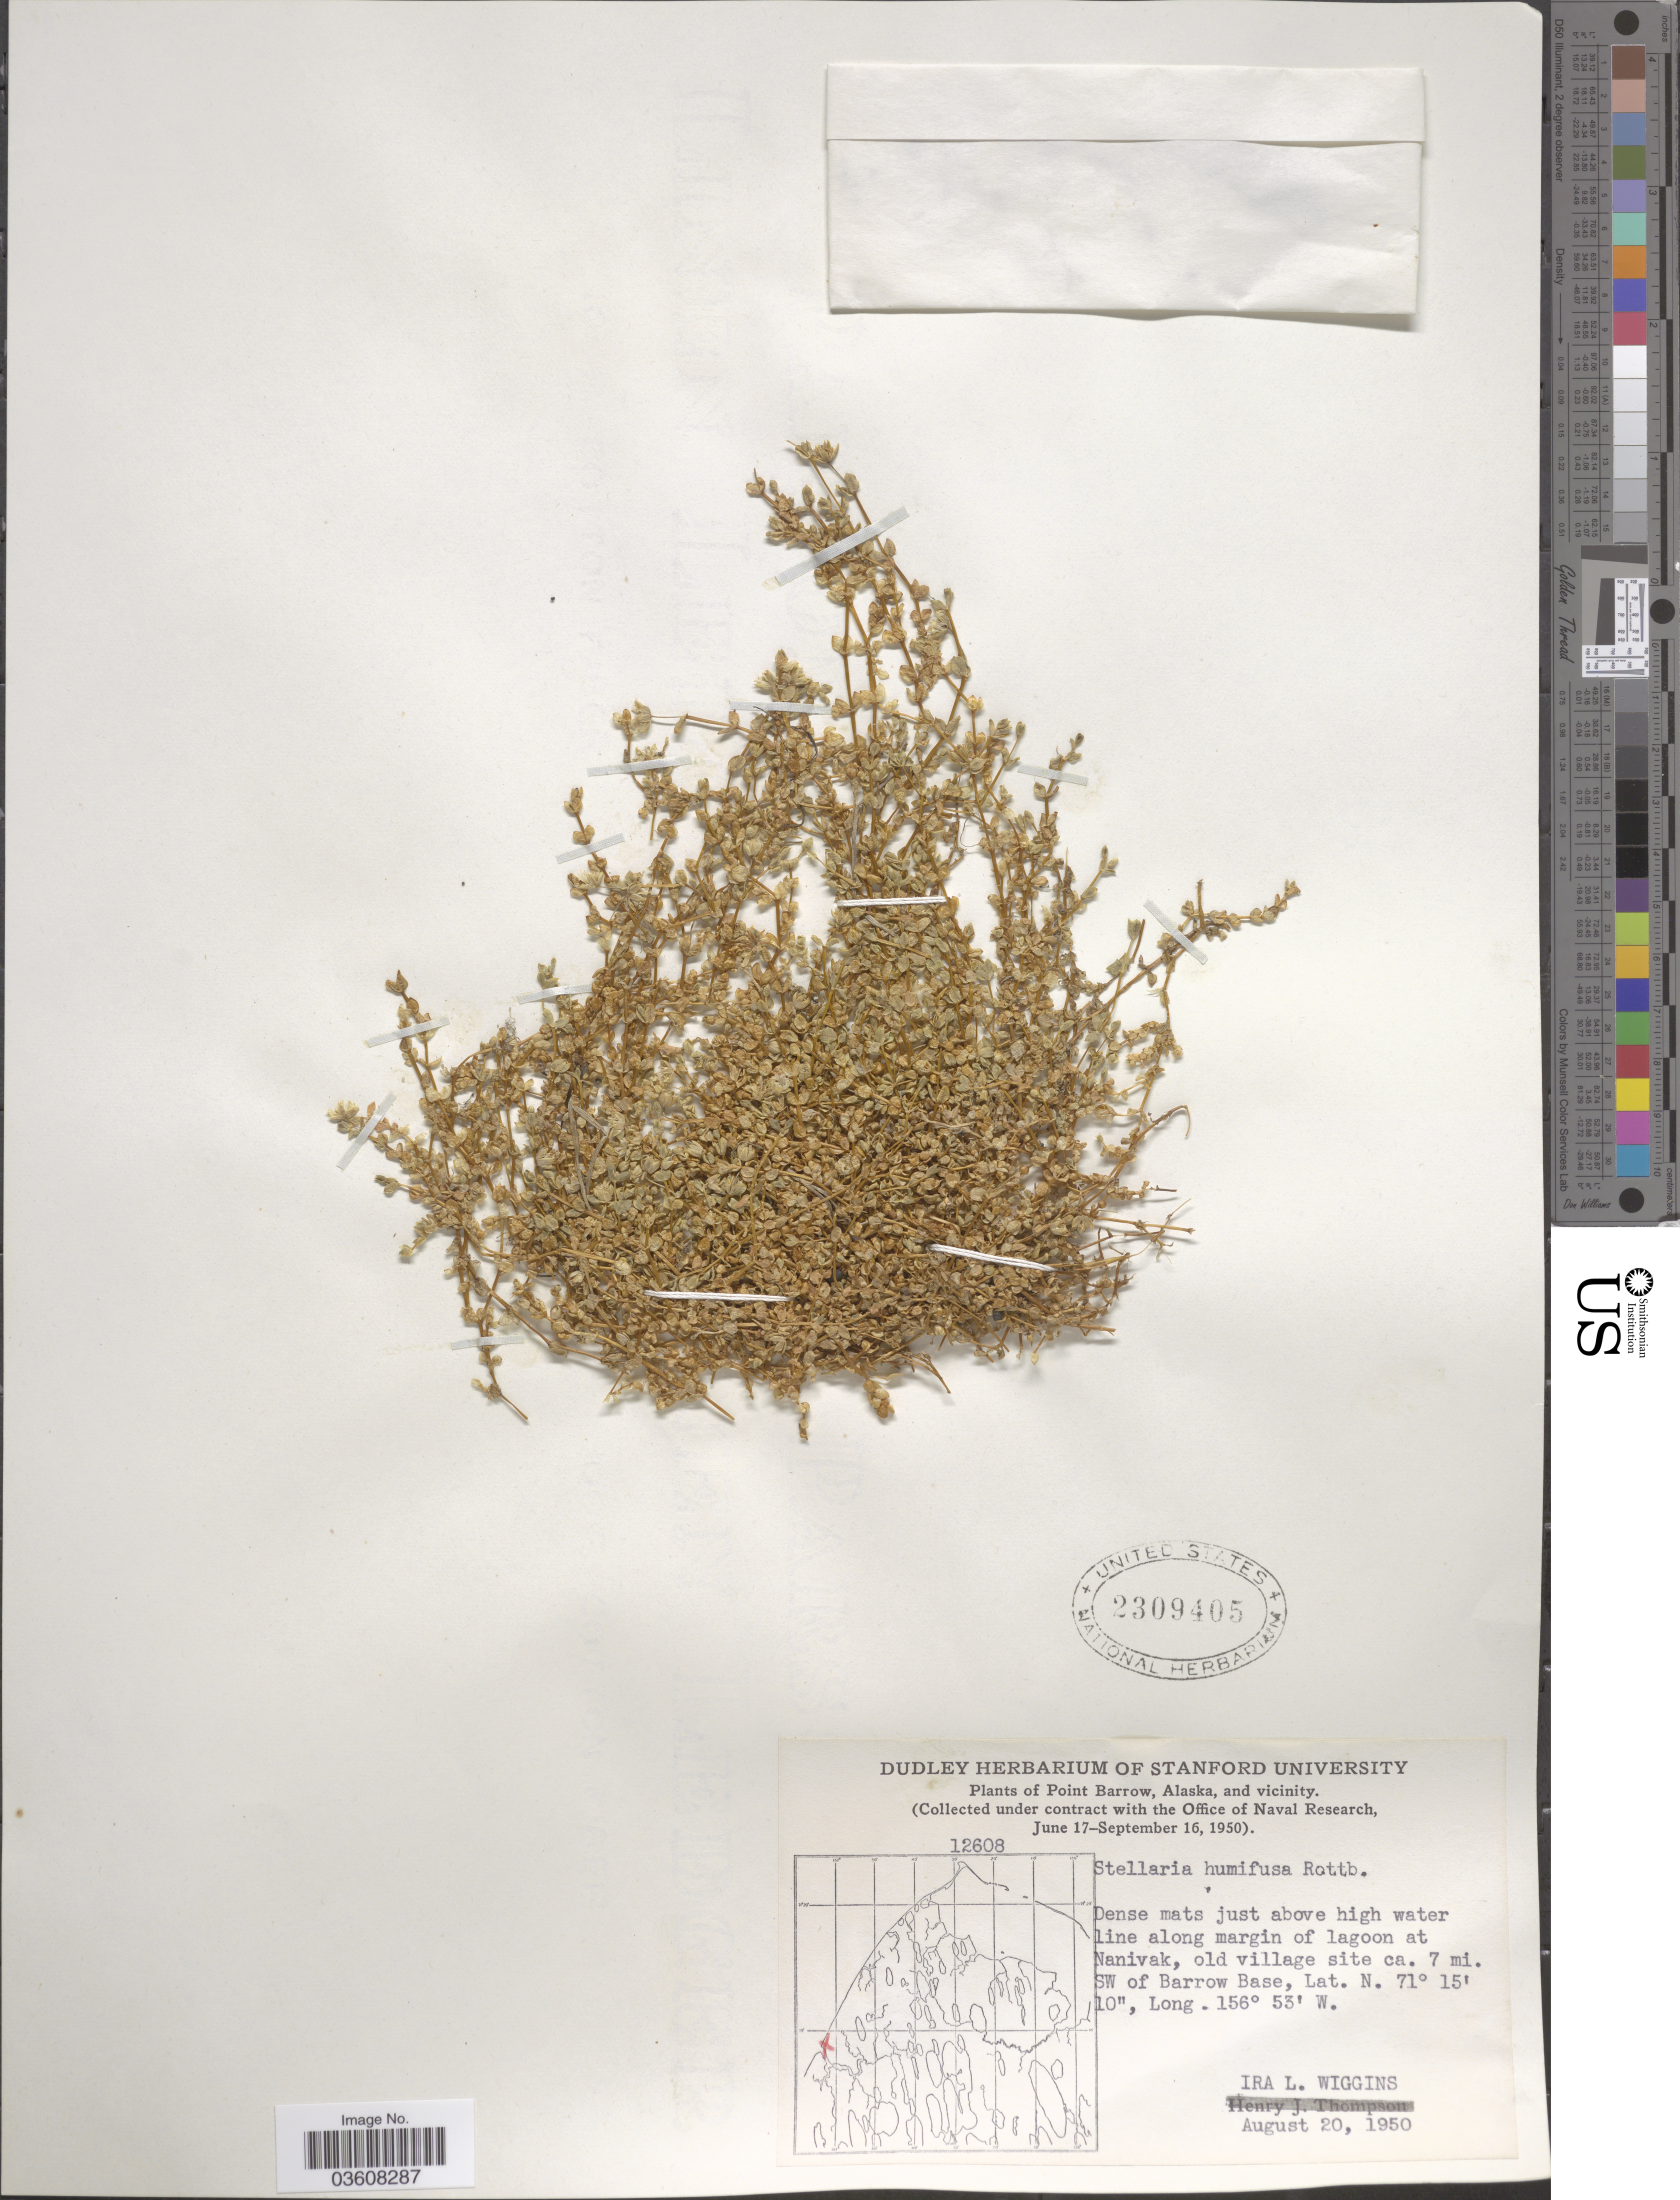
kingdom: Plantae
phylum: Tracheophyta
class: Magnoliopsida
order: Caryophyllales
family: Caryophyllaceae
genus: Stellaria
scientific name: Stellaria humifusa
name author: Rottb.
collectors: I. L. Wiggins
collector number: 12608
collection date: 1950-08-20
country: United States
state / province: Alaska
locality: Point Barrow, Alaska, and vicinity. Dense mats just above high water line along margin of lagoon at Nanivak, old village site ca. 7 mi. SW of Barrow Base.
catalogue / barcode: US 2309405